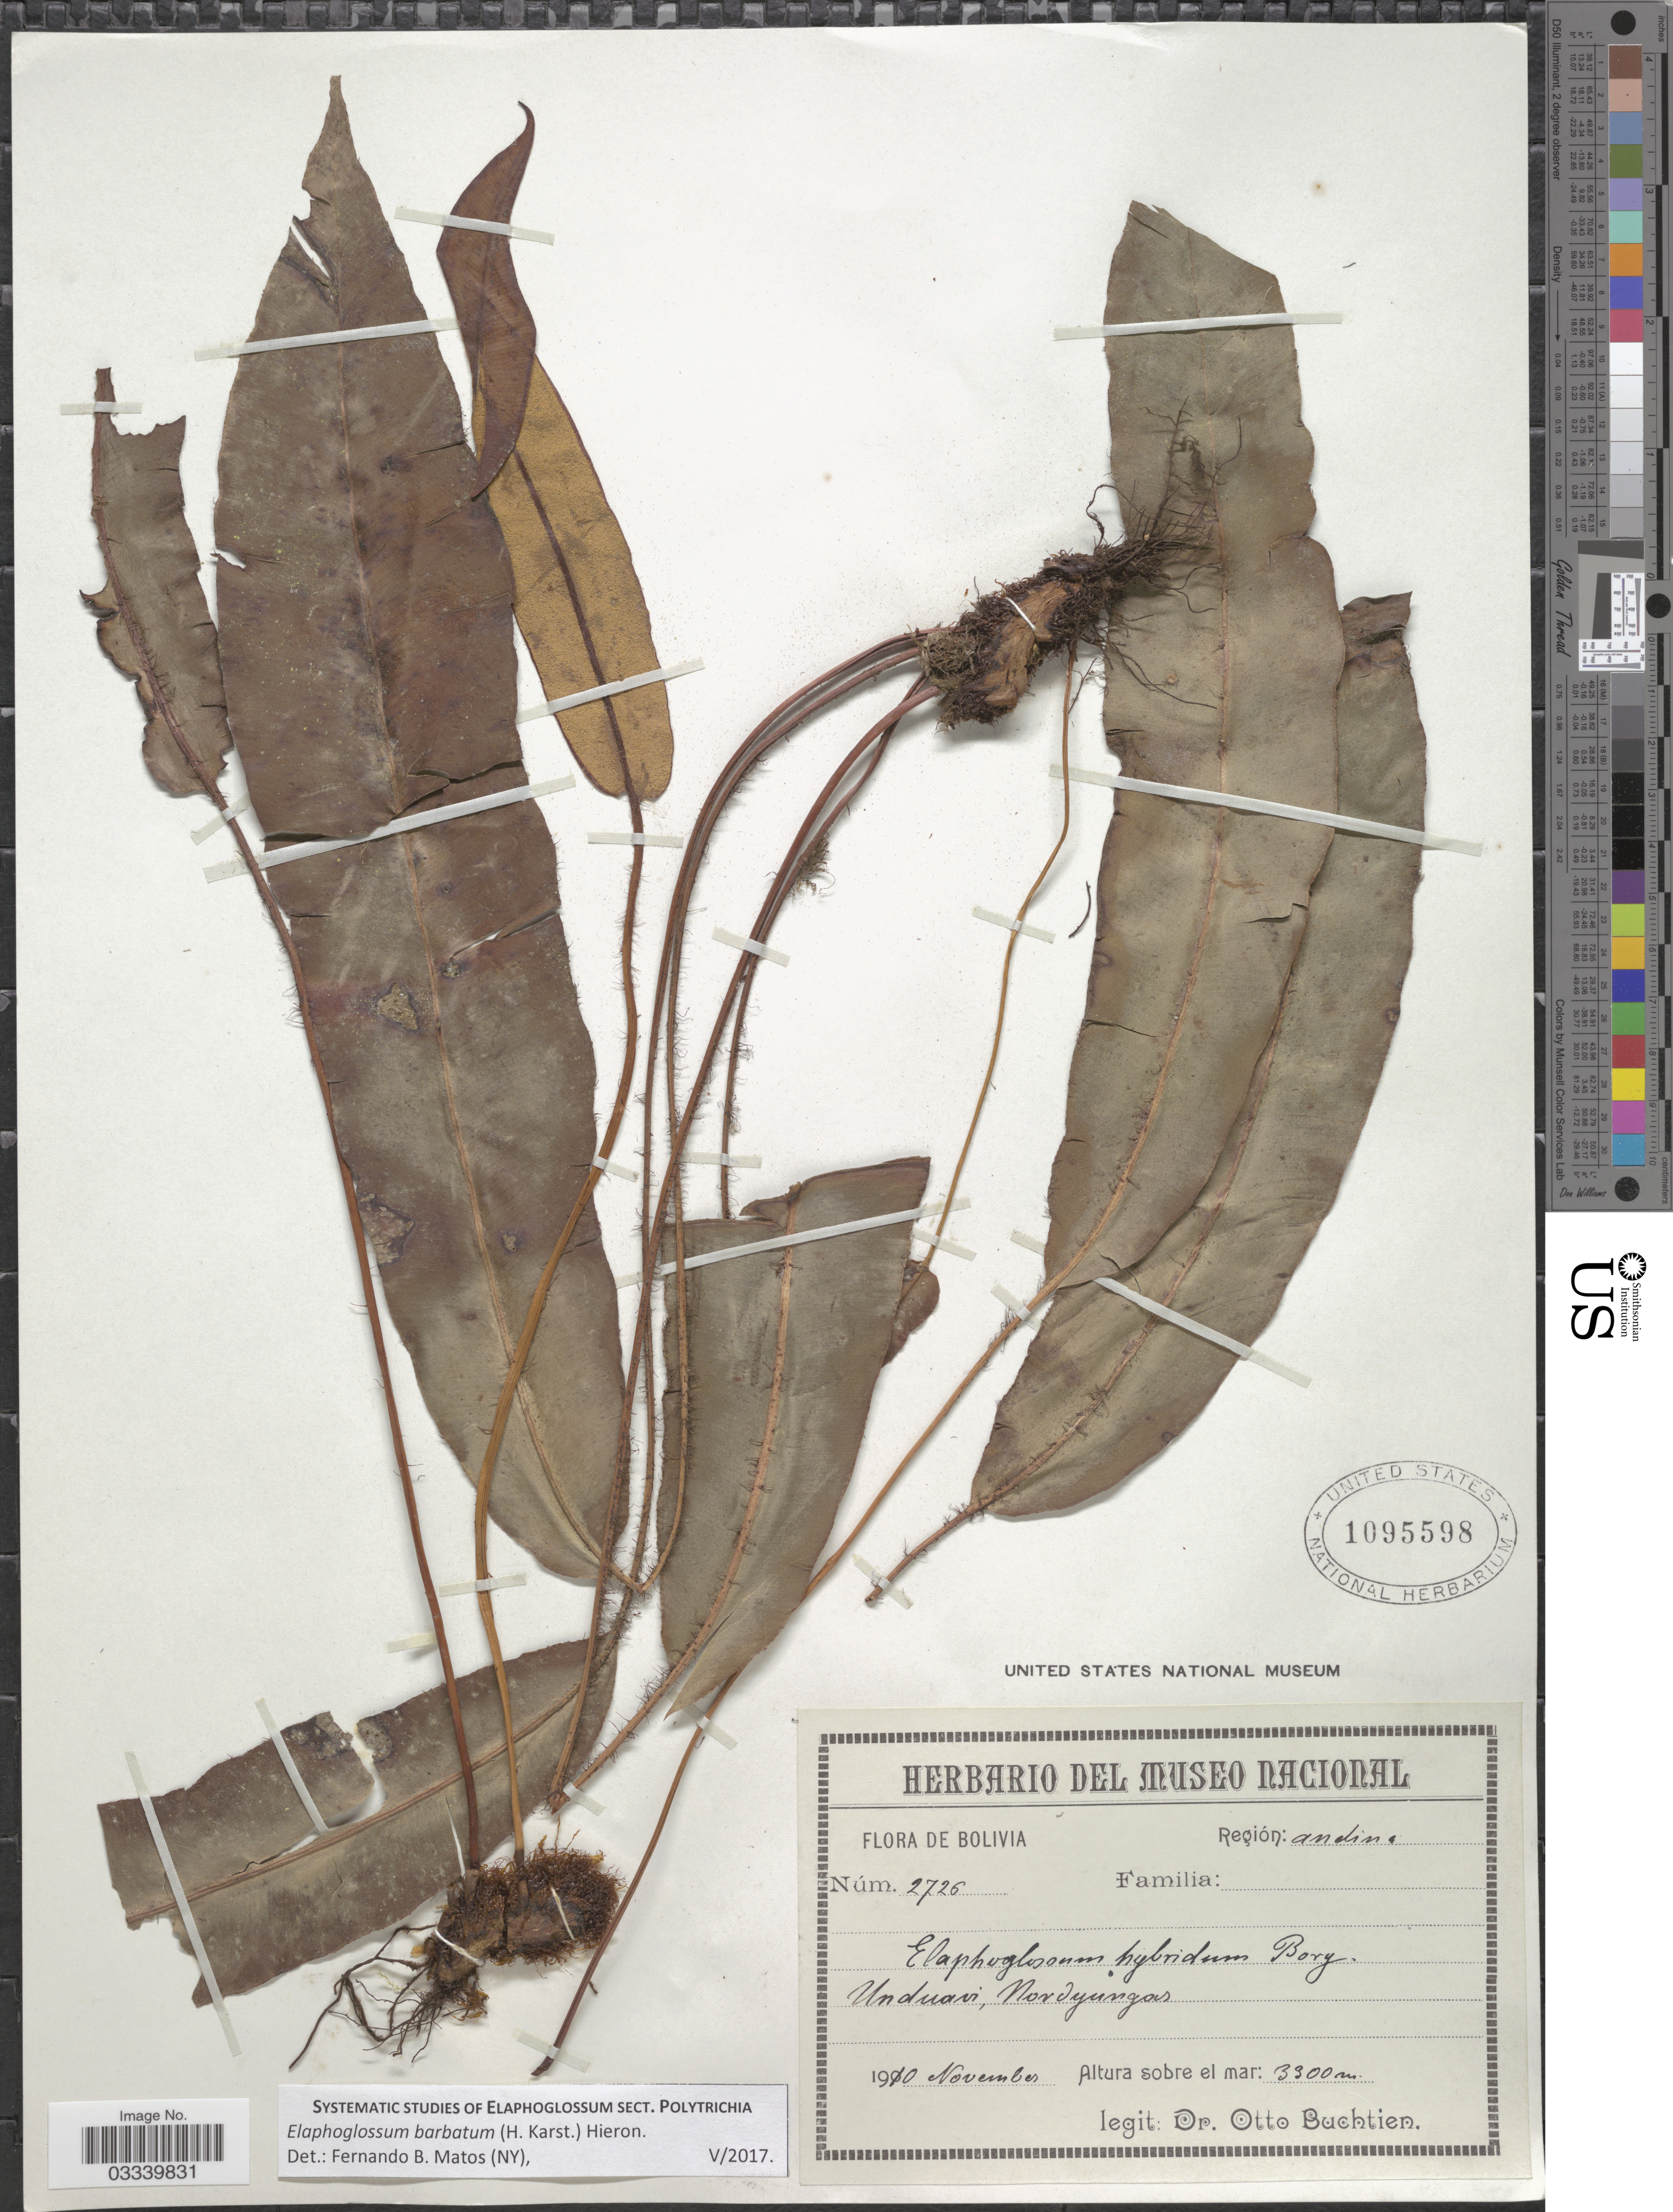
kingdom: Plantae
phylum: Tracheophyta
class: Polypodiopsida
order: Polypodiales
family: Dryopteridaceae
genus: Elaphoglossum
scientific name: Elaphoglossum barbatum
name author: (H. Karst.) Hieron.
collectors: O. Buchtien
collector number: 2726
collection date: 1910-11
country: Bolivia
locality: Región: andina. Unduavi, Nordyungas.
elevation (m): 3300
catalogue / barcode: US 1095598